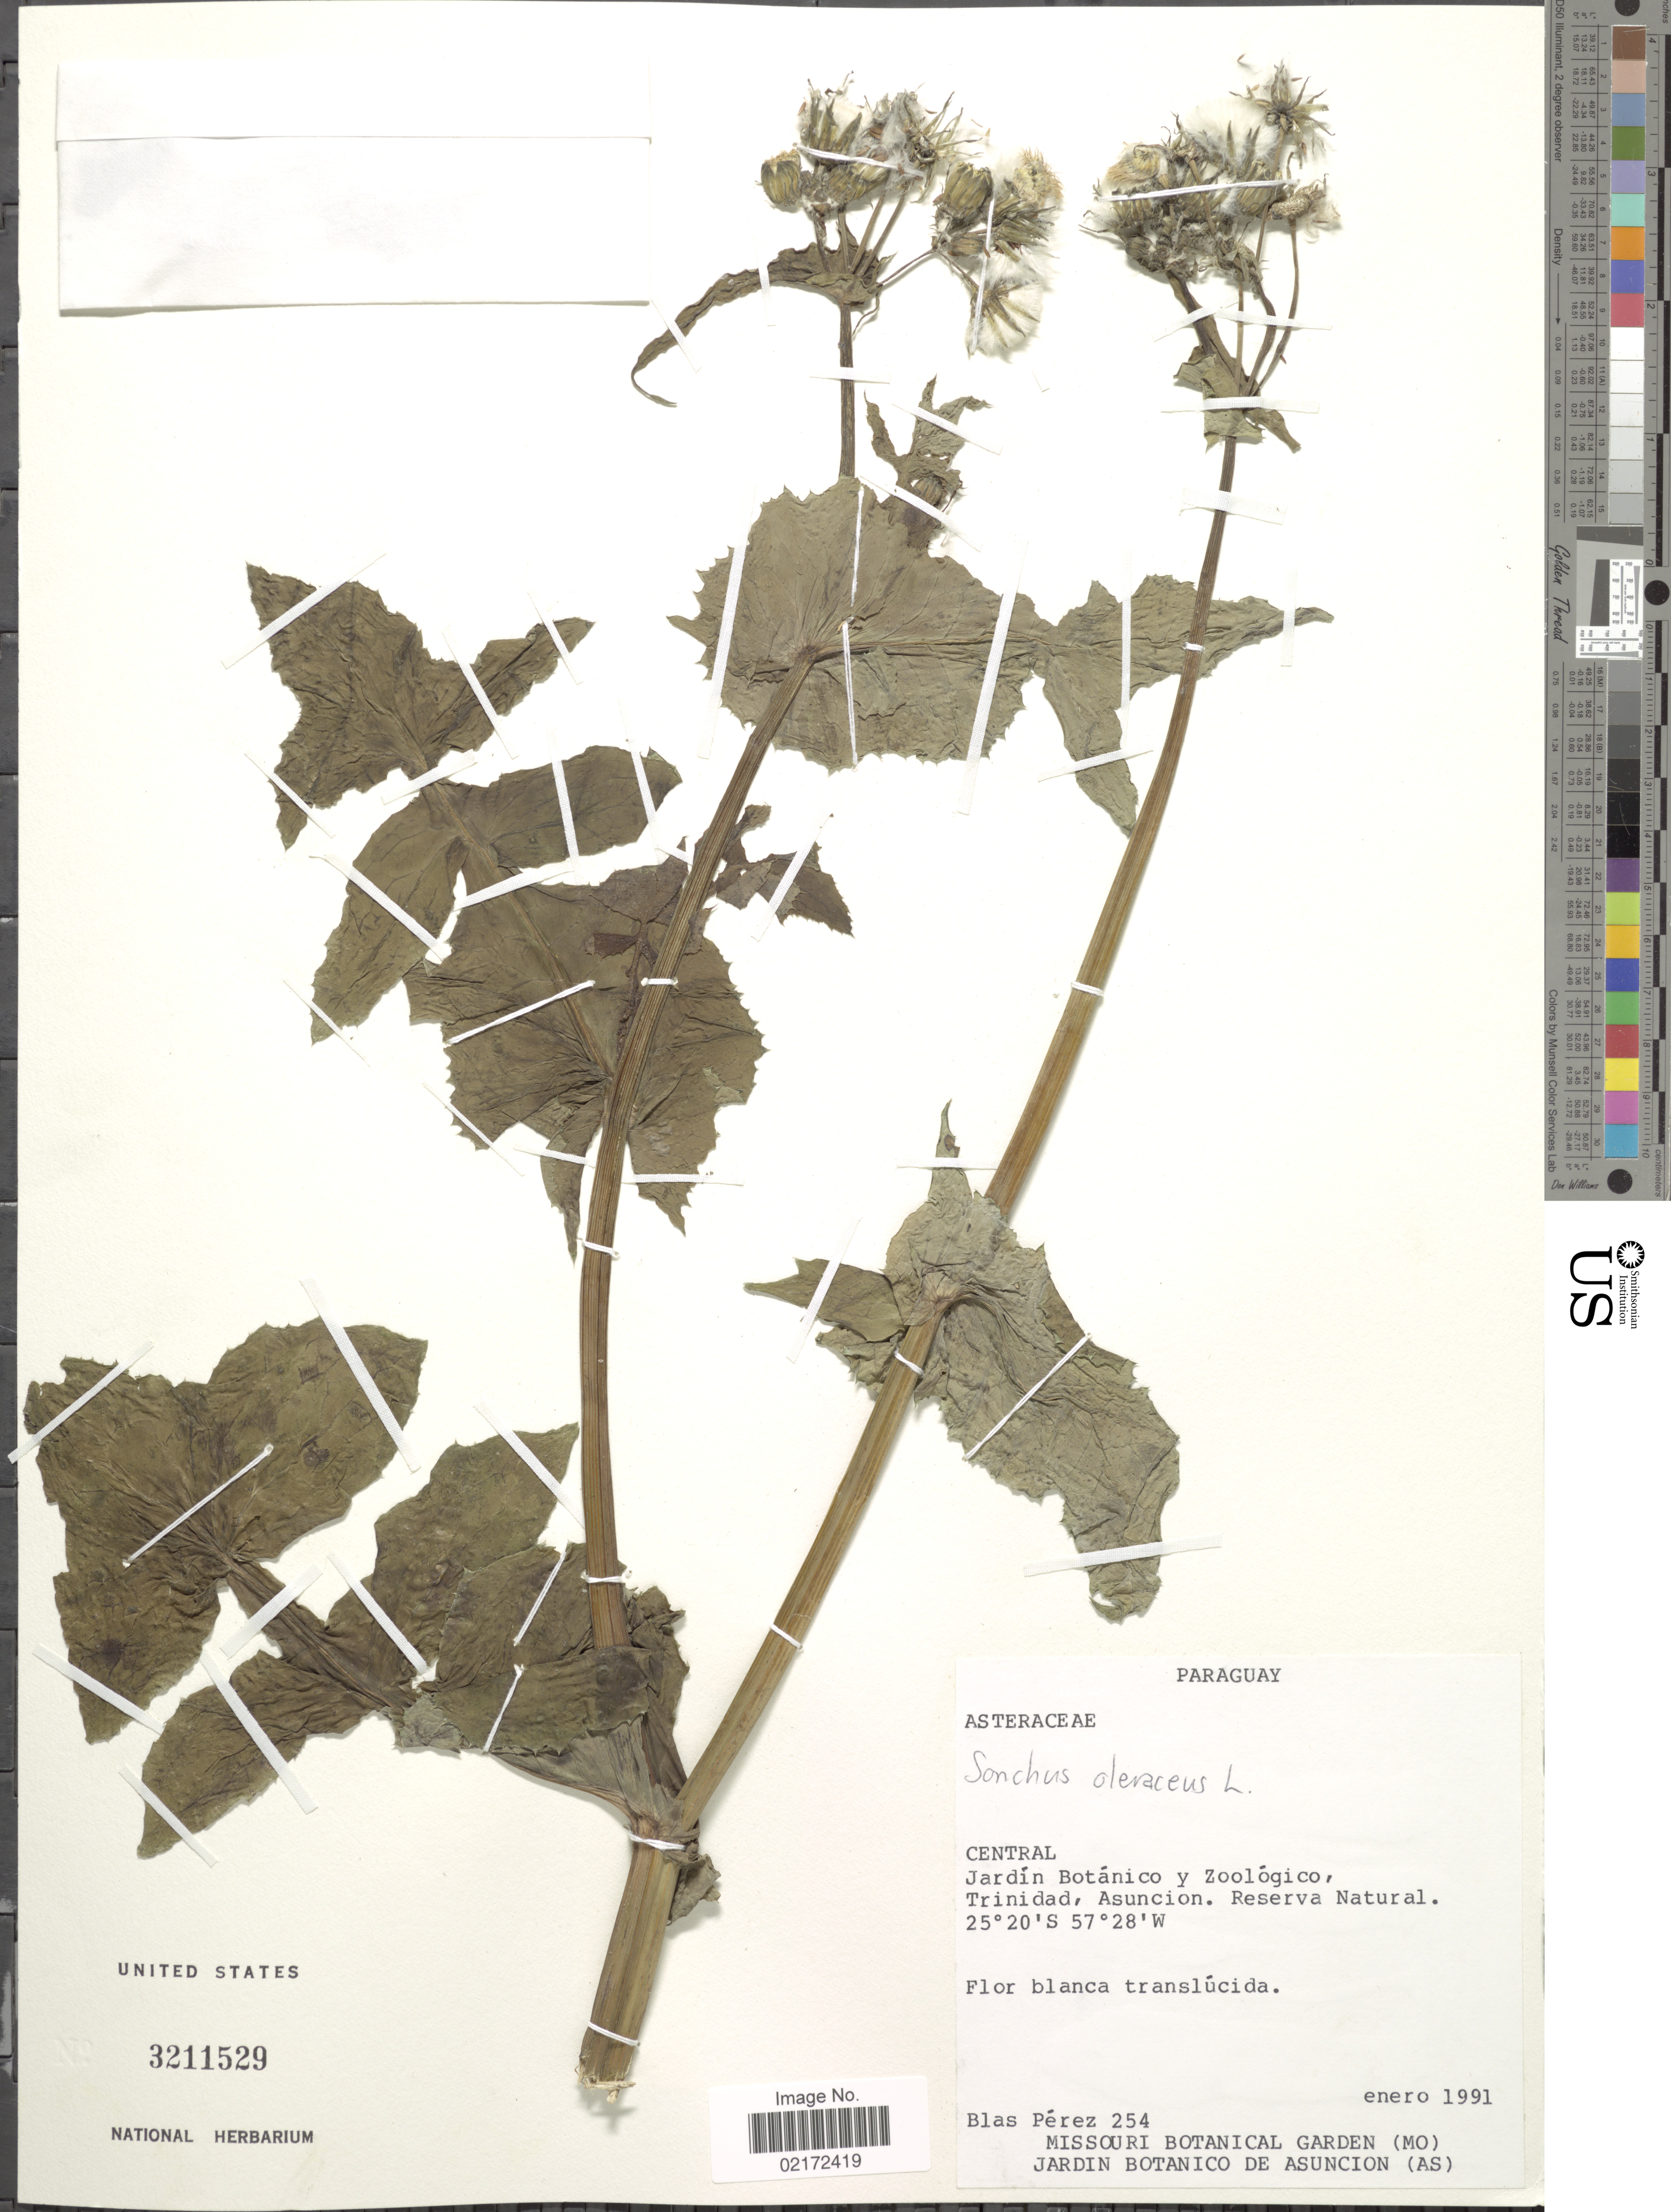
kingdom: Plantae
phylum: Tracheophyta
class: Magnoliopsida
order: Asterales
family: Asteraceae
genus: Sonchus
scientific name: Sonchus oleraceus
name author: L.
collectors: B. Pérez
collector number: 254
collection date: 1991-01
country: Paraguay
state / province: Central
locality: Central. Jardín Botánico y Zoológico, Trinidad, Asuncion. Reserva Natural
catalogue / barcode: US 3211529